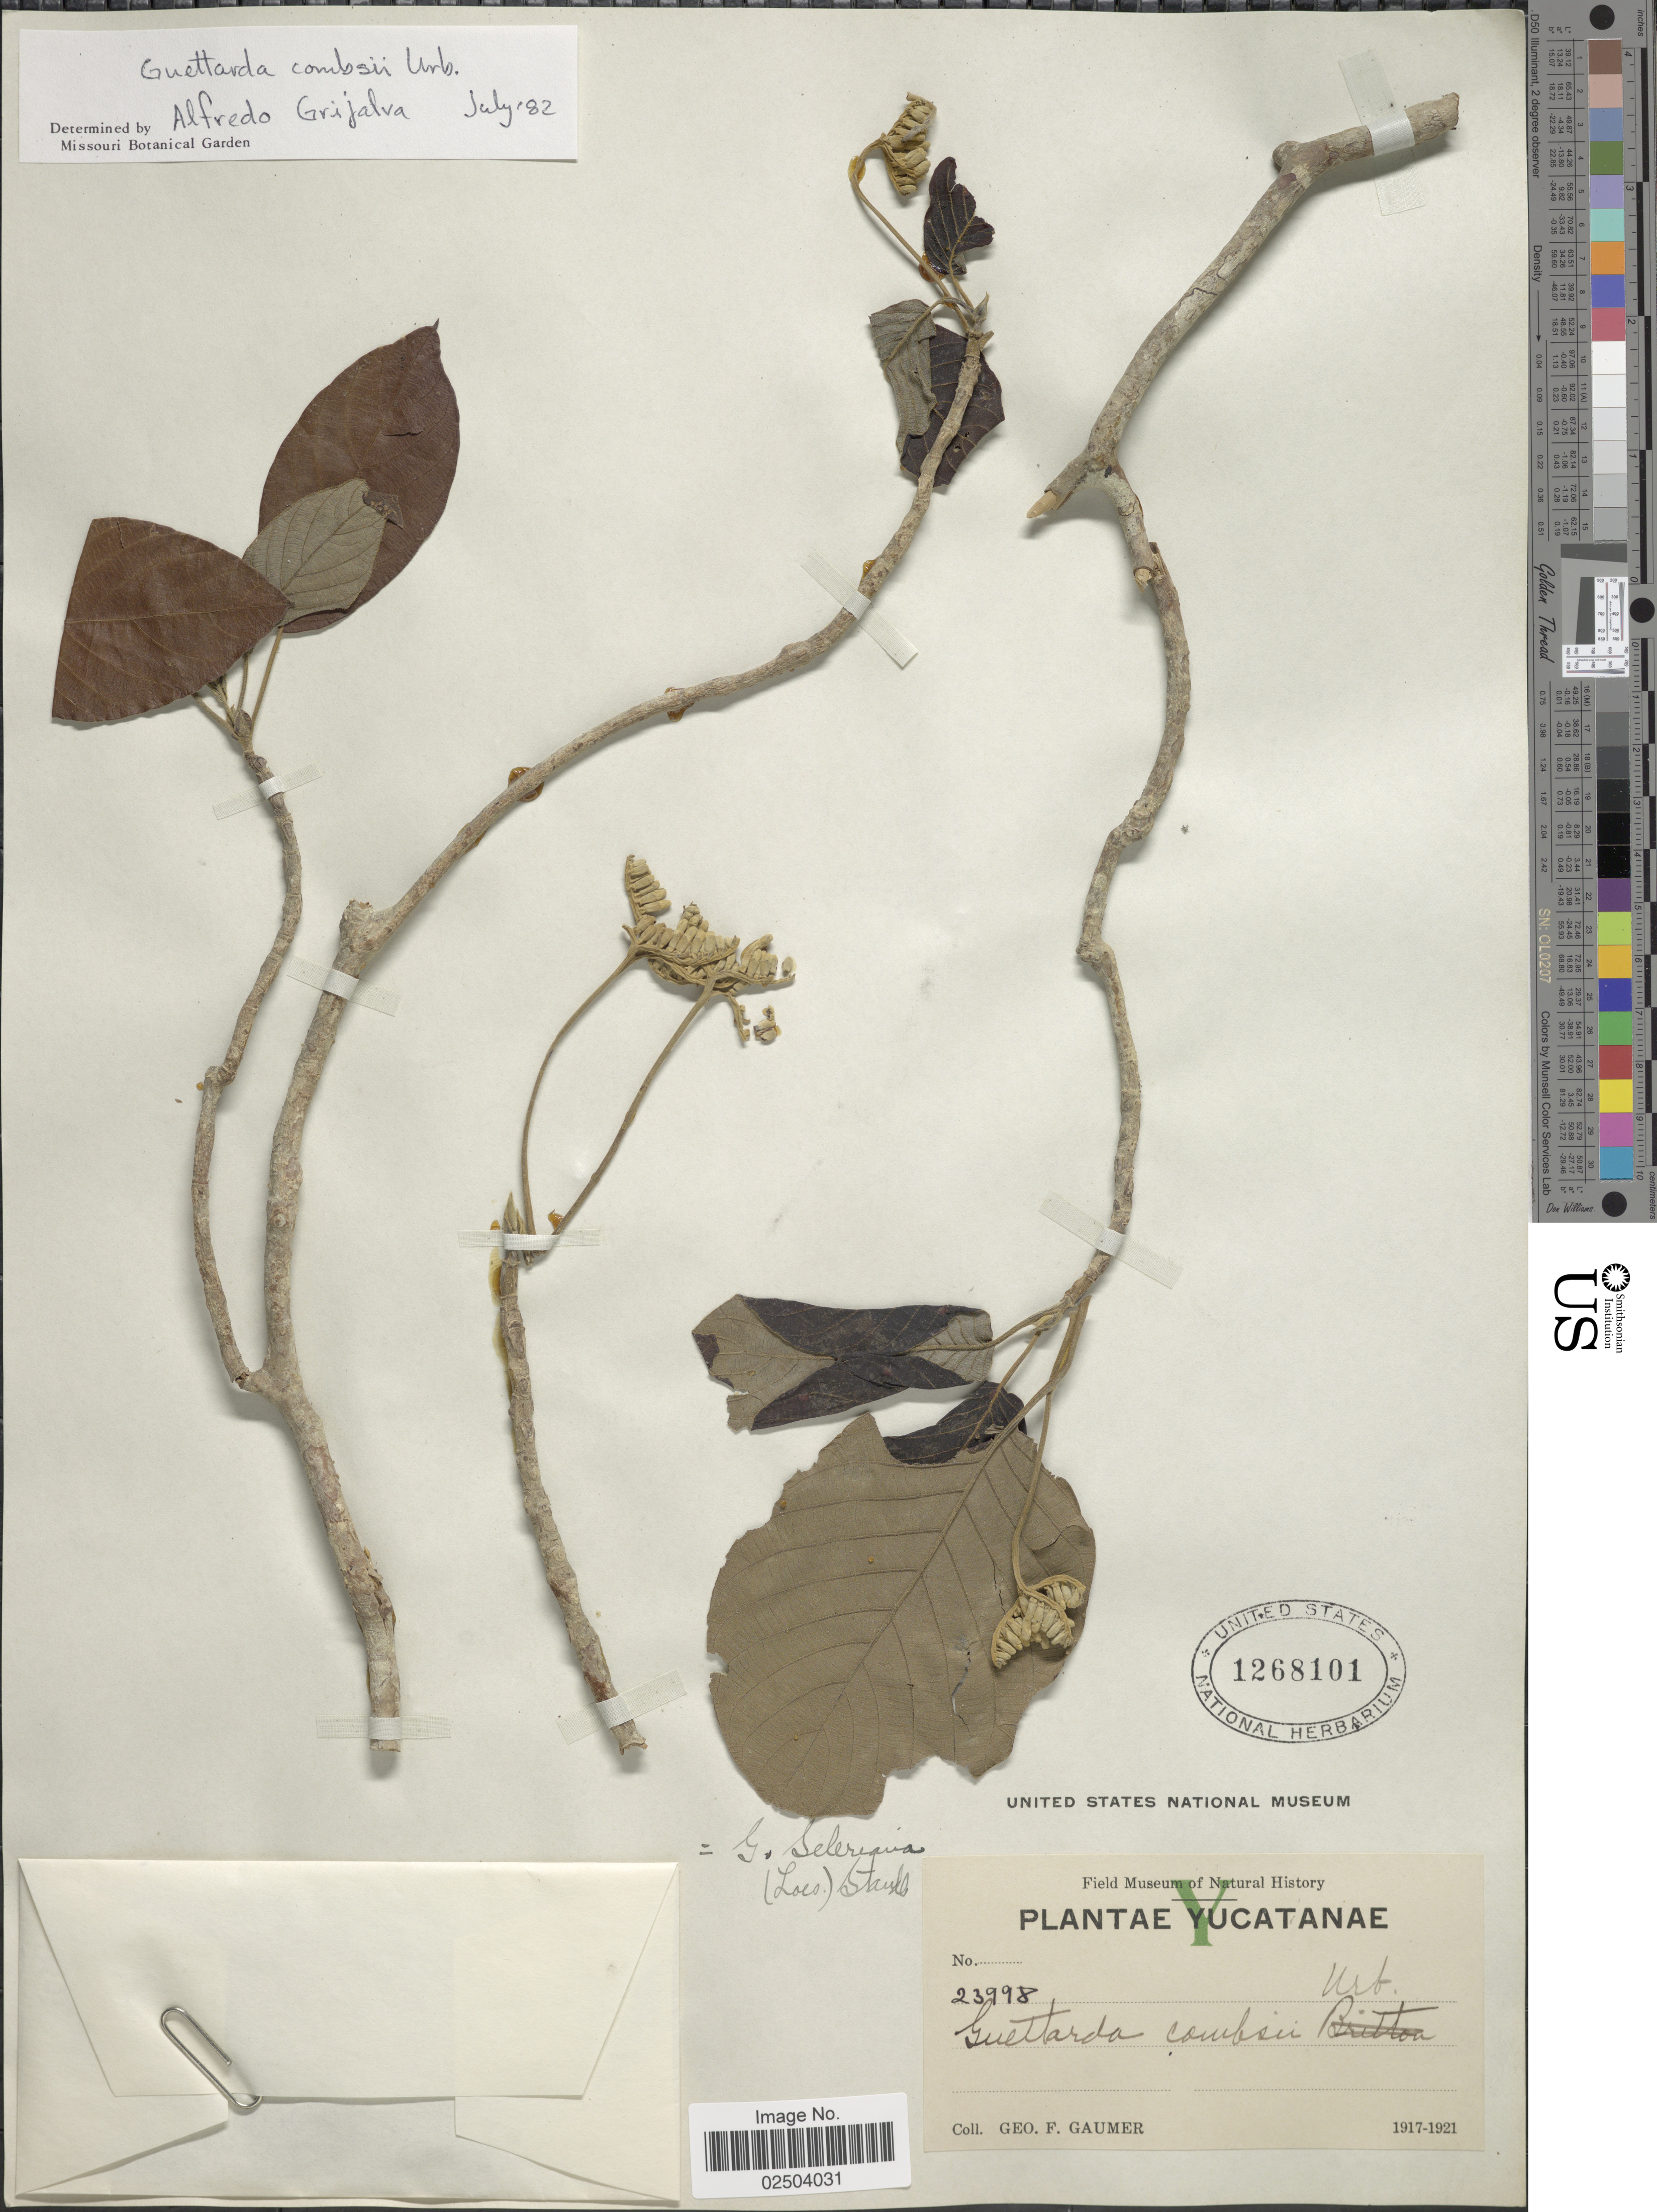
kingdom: Plantae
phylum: Tracheophyta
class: Magnoliopsida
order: Gentianales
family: Rubiaceae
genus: Guettarda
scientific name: Guettarda combsii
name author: Urb.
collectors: G. F. Gaumer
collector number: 23998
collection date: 1917/1921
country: Mexico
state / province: Yucatán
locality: Yucatanae.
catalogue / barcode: US 1268101